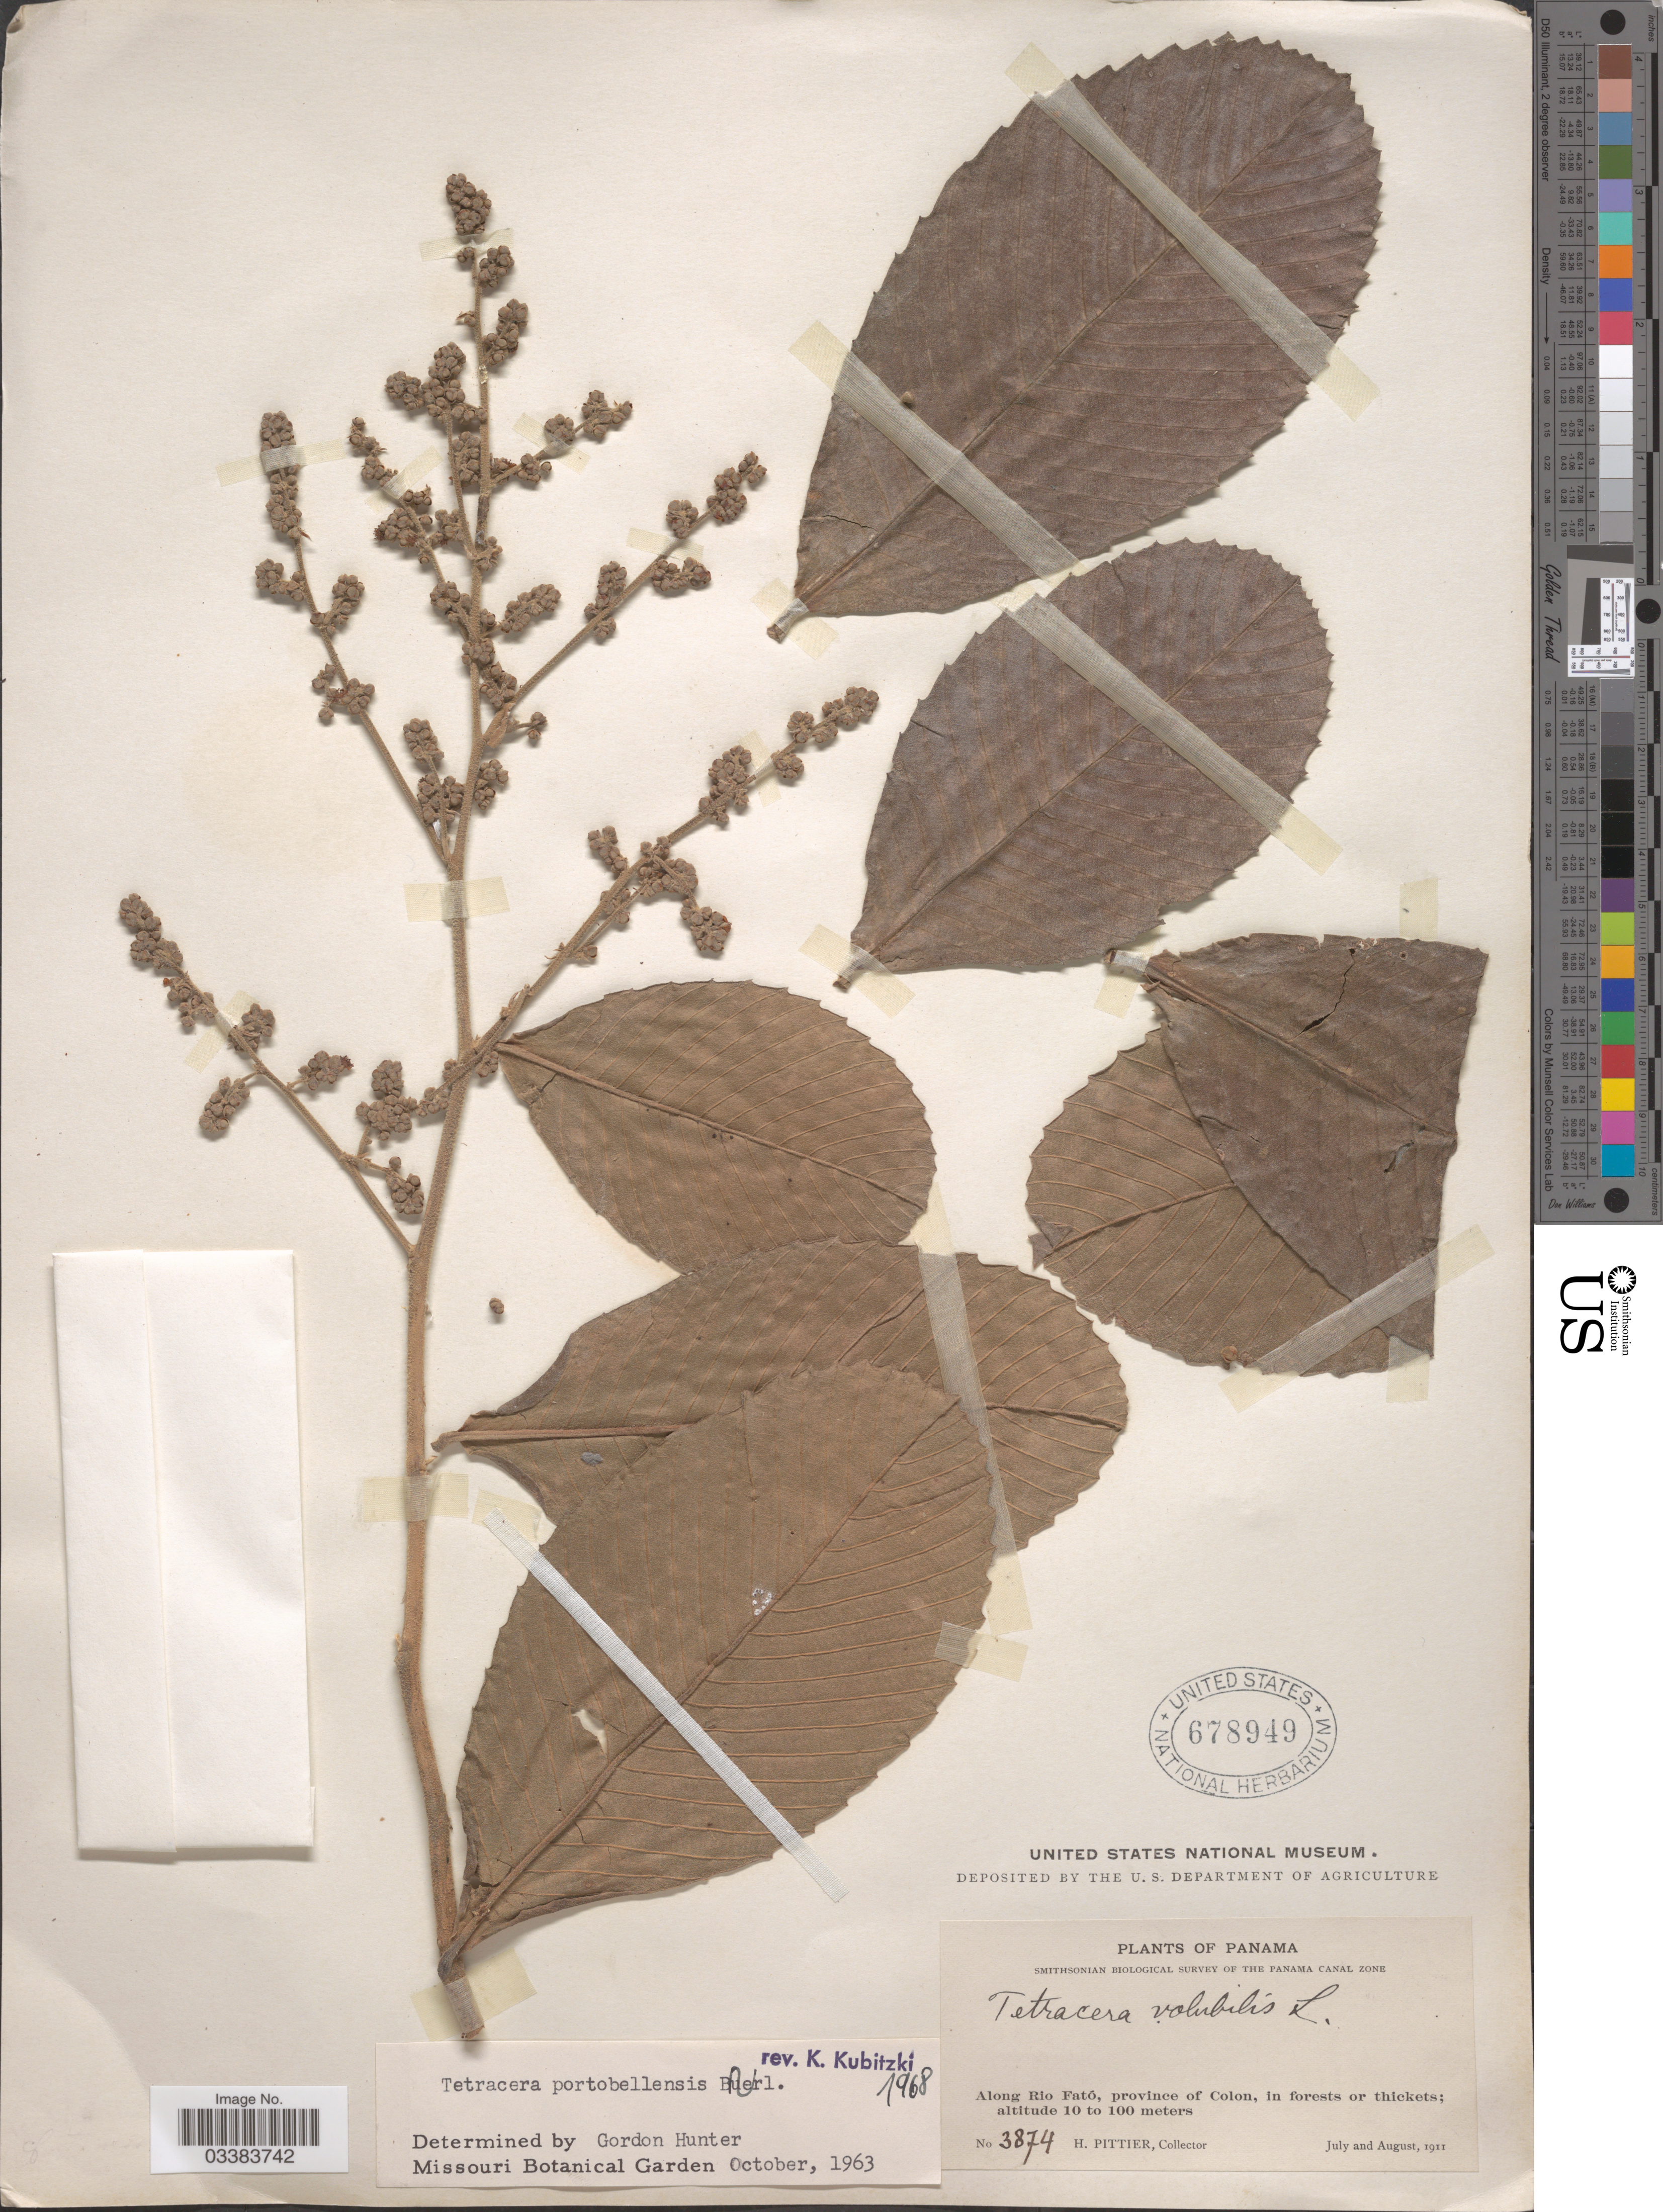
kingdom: Plantae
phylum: Tracheophyta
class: Magnoliopsida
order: Dilleniales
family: Dilleniaceae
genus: Tetracera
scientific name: Tetracera portobellensis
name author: Beurl.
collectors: H. F. Pittier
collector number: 3874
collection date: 1911-07/1911-08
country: Panama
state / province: Colón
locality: Along Rio Fató, province of Colon.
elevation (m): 10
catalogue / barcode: US 678949